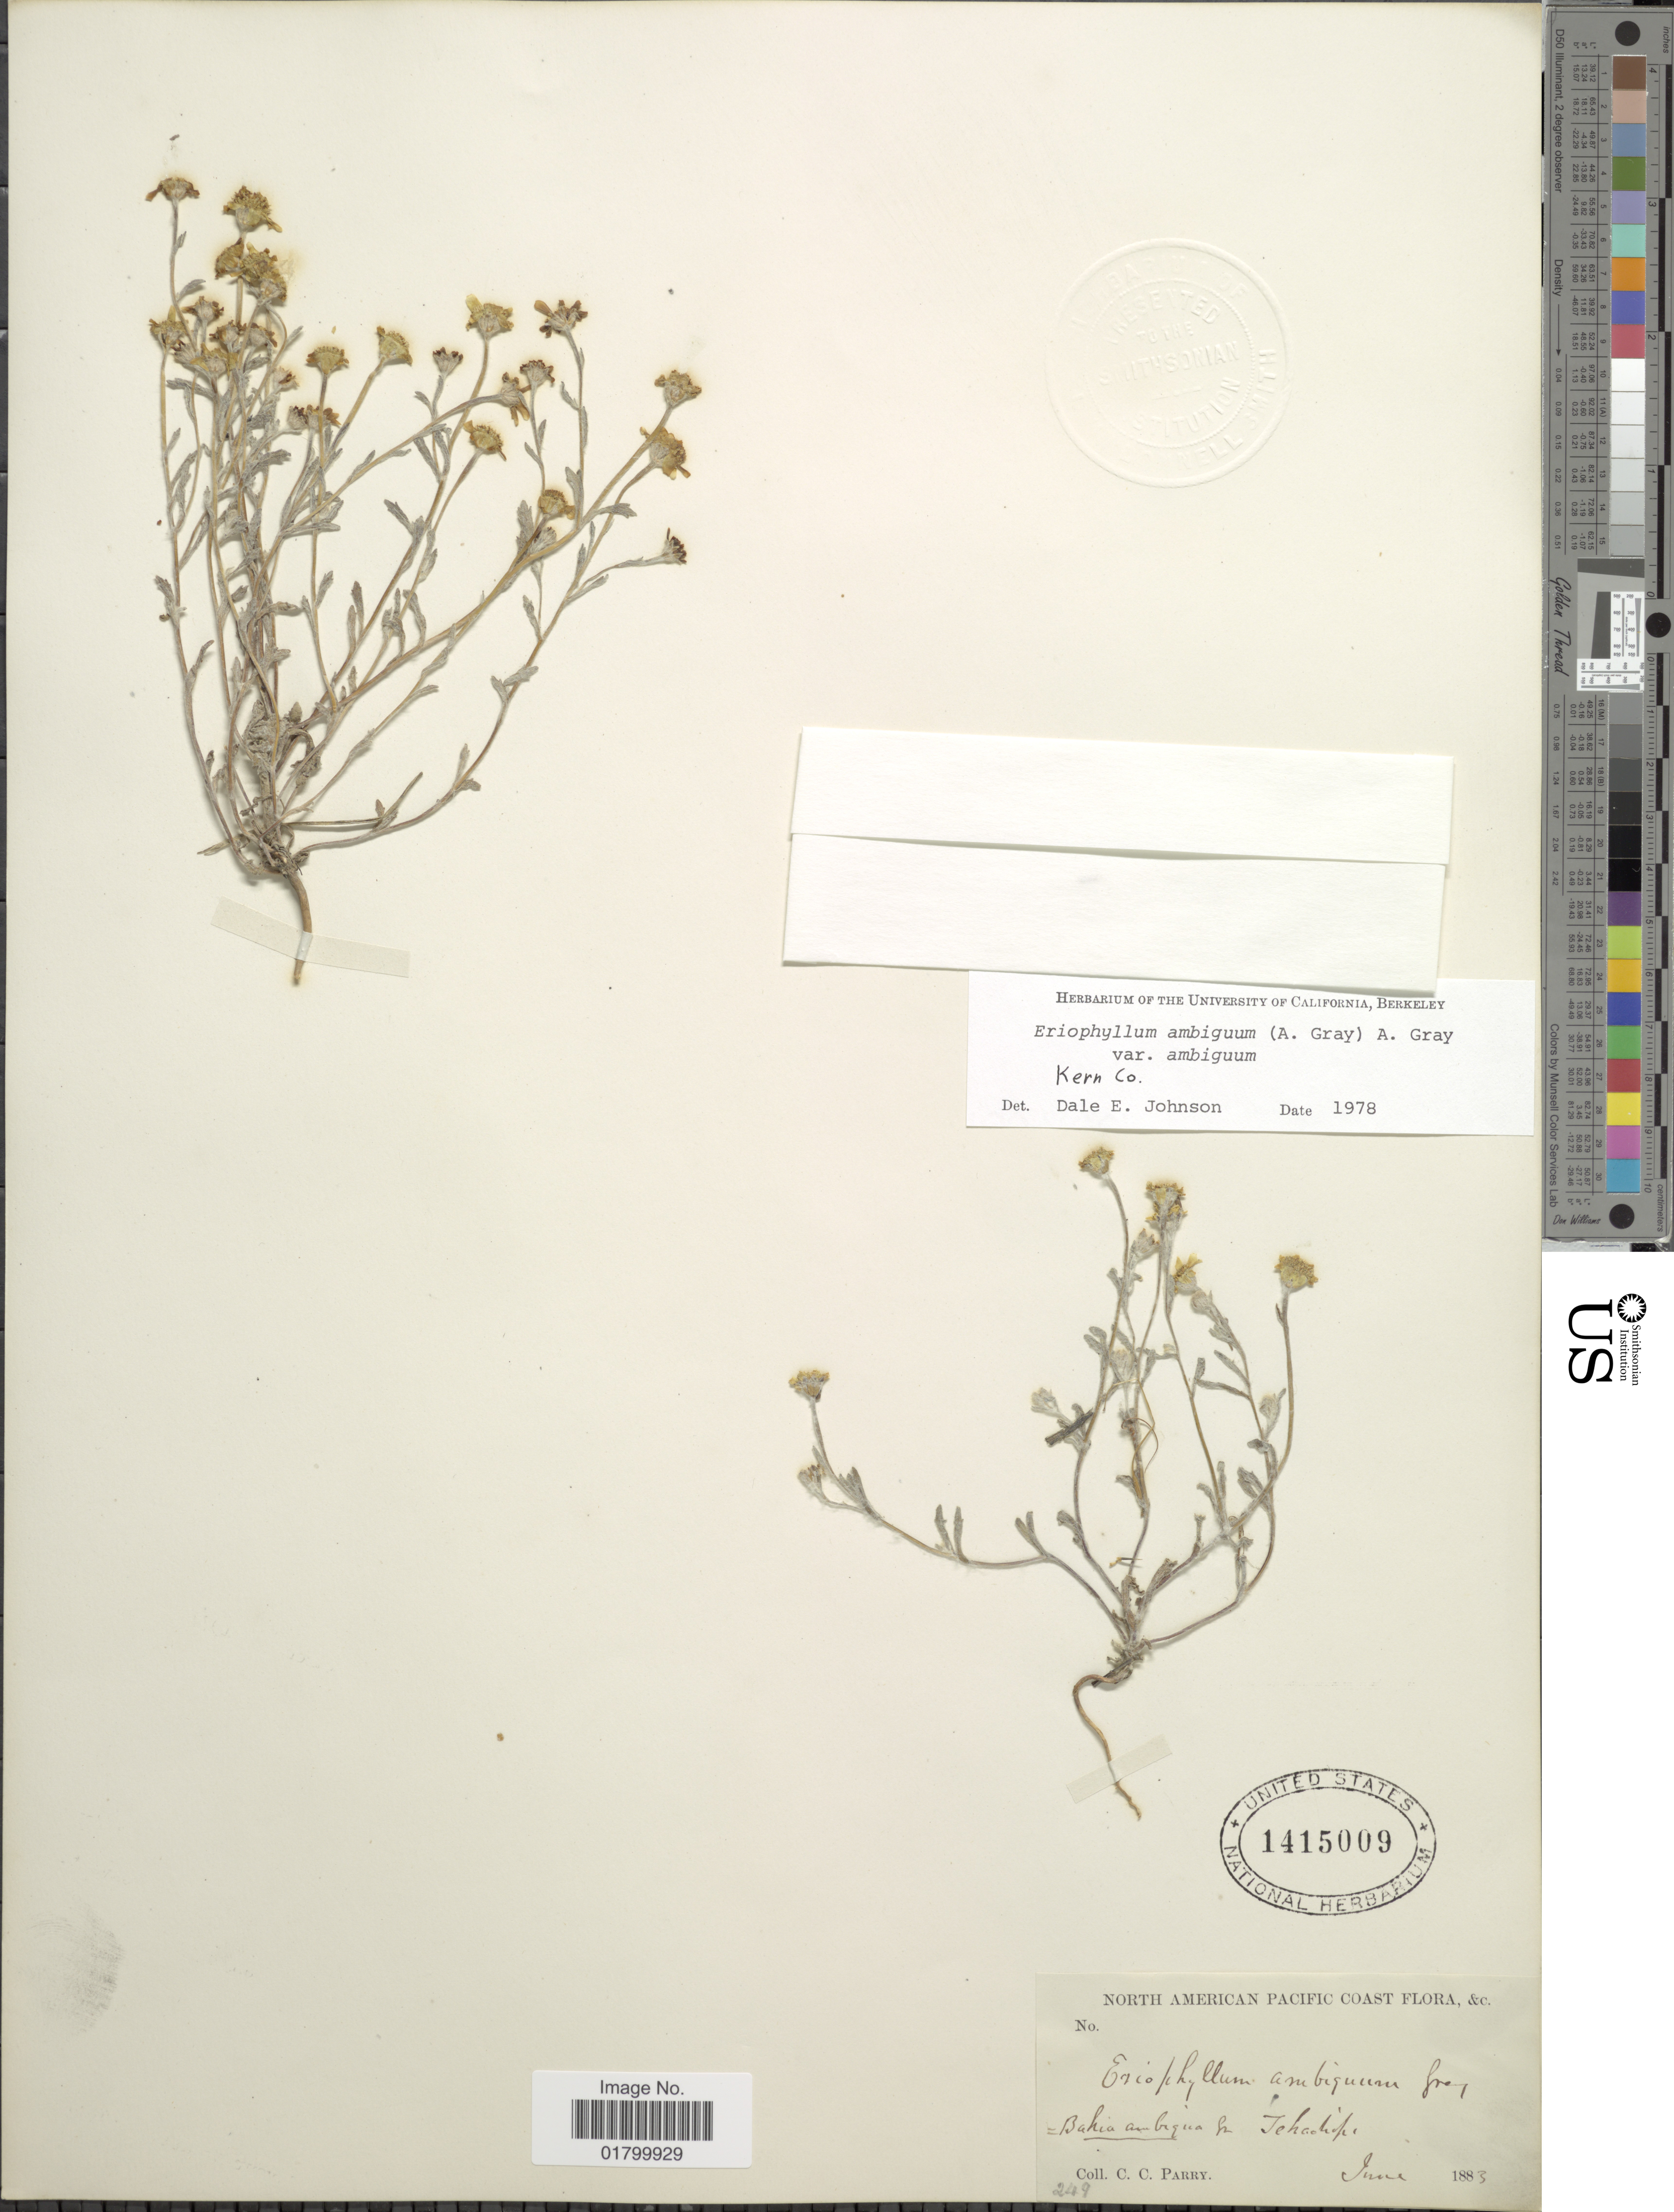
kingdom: Plantae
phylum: Tracheophyta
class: Magnoliopsida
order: Asterales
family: Asteraceae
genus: Eriophyllum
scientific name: Eriophyllum ambiguum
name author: (A. Gray) A. Gray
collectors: C. C. Parry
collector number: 249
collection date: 1883-06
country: United States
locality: North American Pacific Coast, &c.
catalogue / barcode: US 1415009